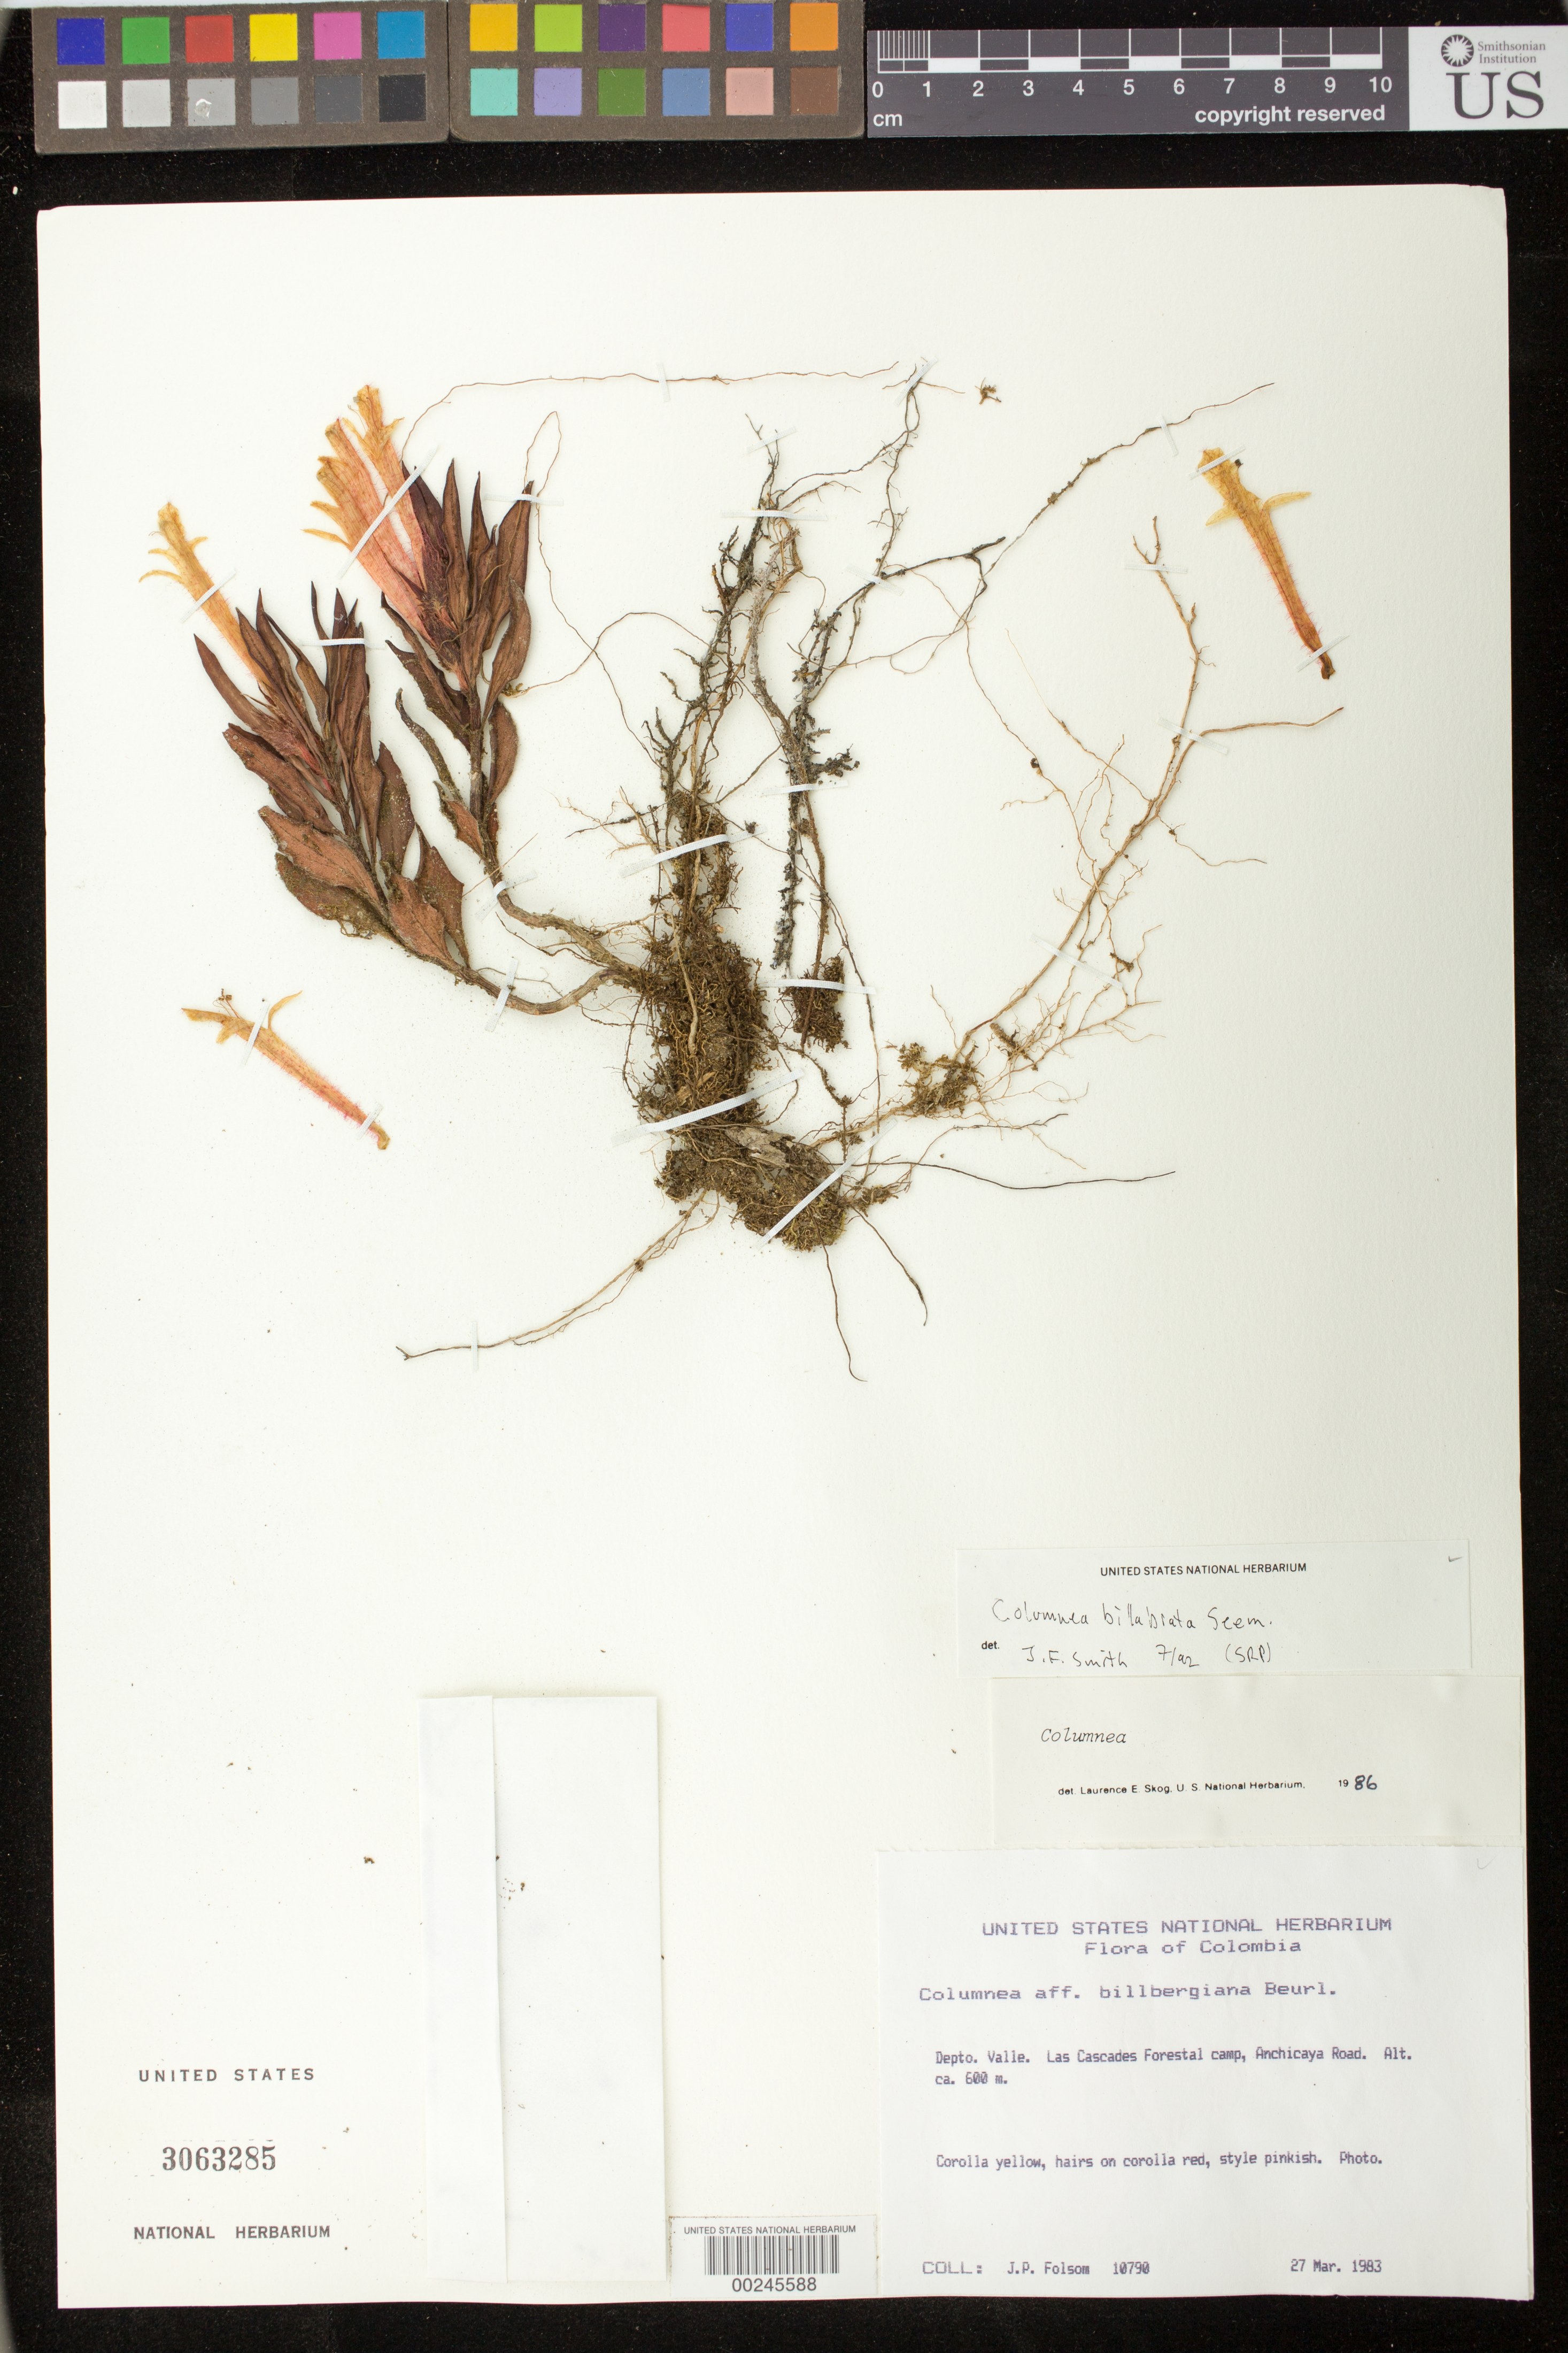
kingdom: Plantae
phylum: Tracheophyta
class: Magnoliopsida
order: Lamiales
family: Gesneriaceae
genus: Columnea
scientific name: Columnea bilabiata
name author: Seem.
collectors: J. P. Folsom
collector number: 10790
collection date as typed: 27 Mar 1983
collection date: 1983-03-27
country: Colombia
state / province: Valle del Cauca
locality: Las Cascades Forestal camp, Anchicaya road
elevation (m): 600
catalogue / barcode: US 3063285